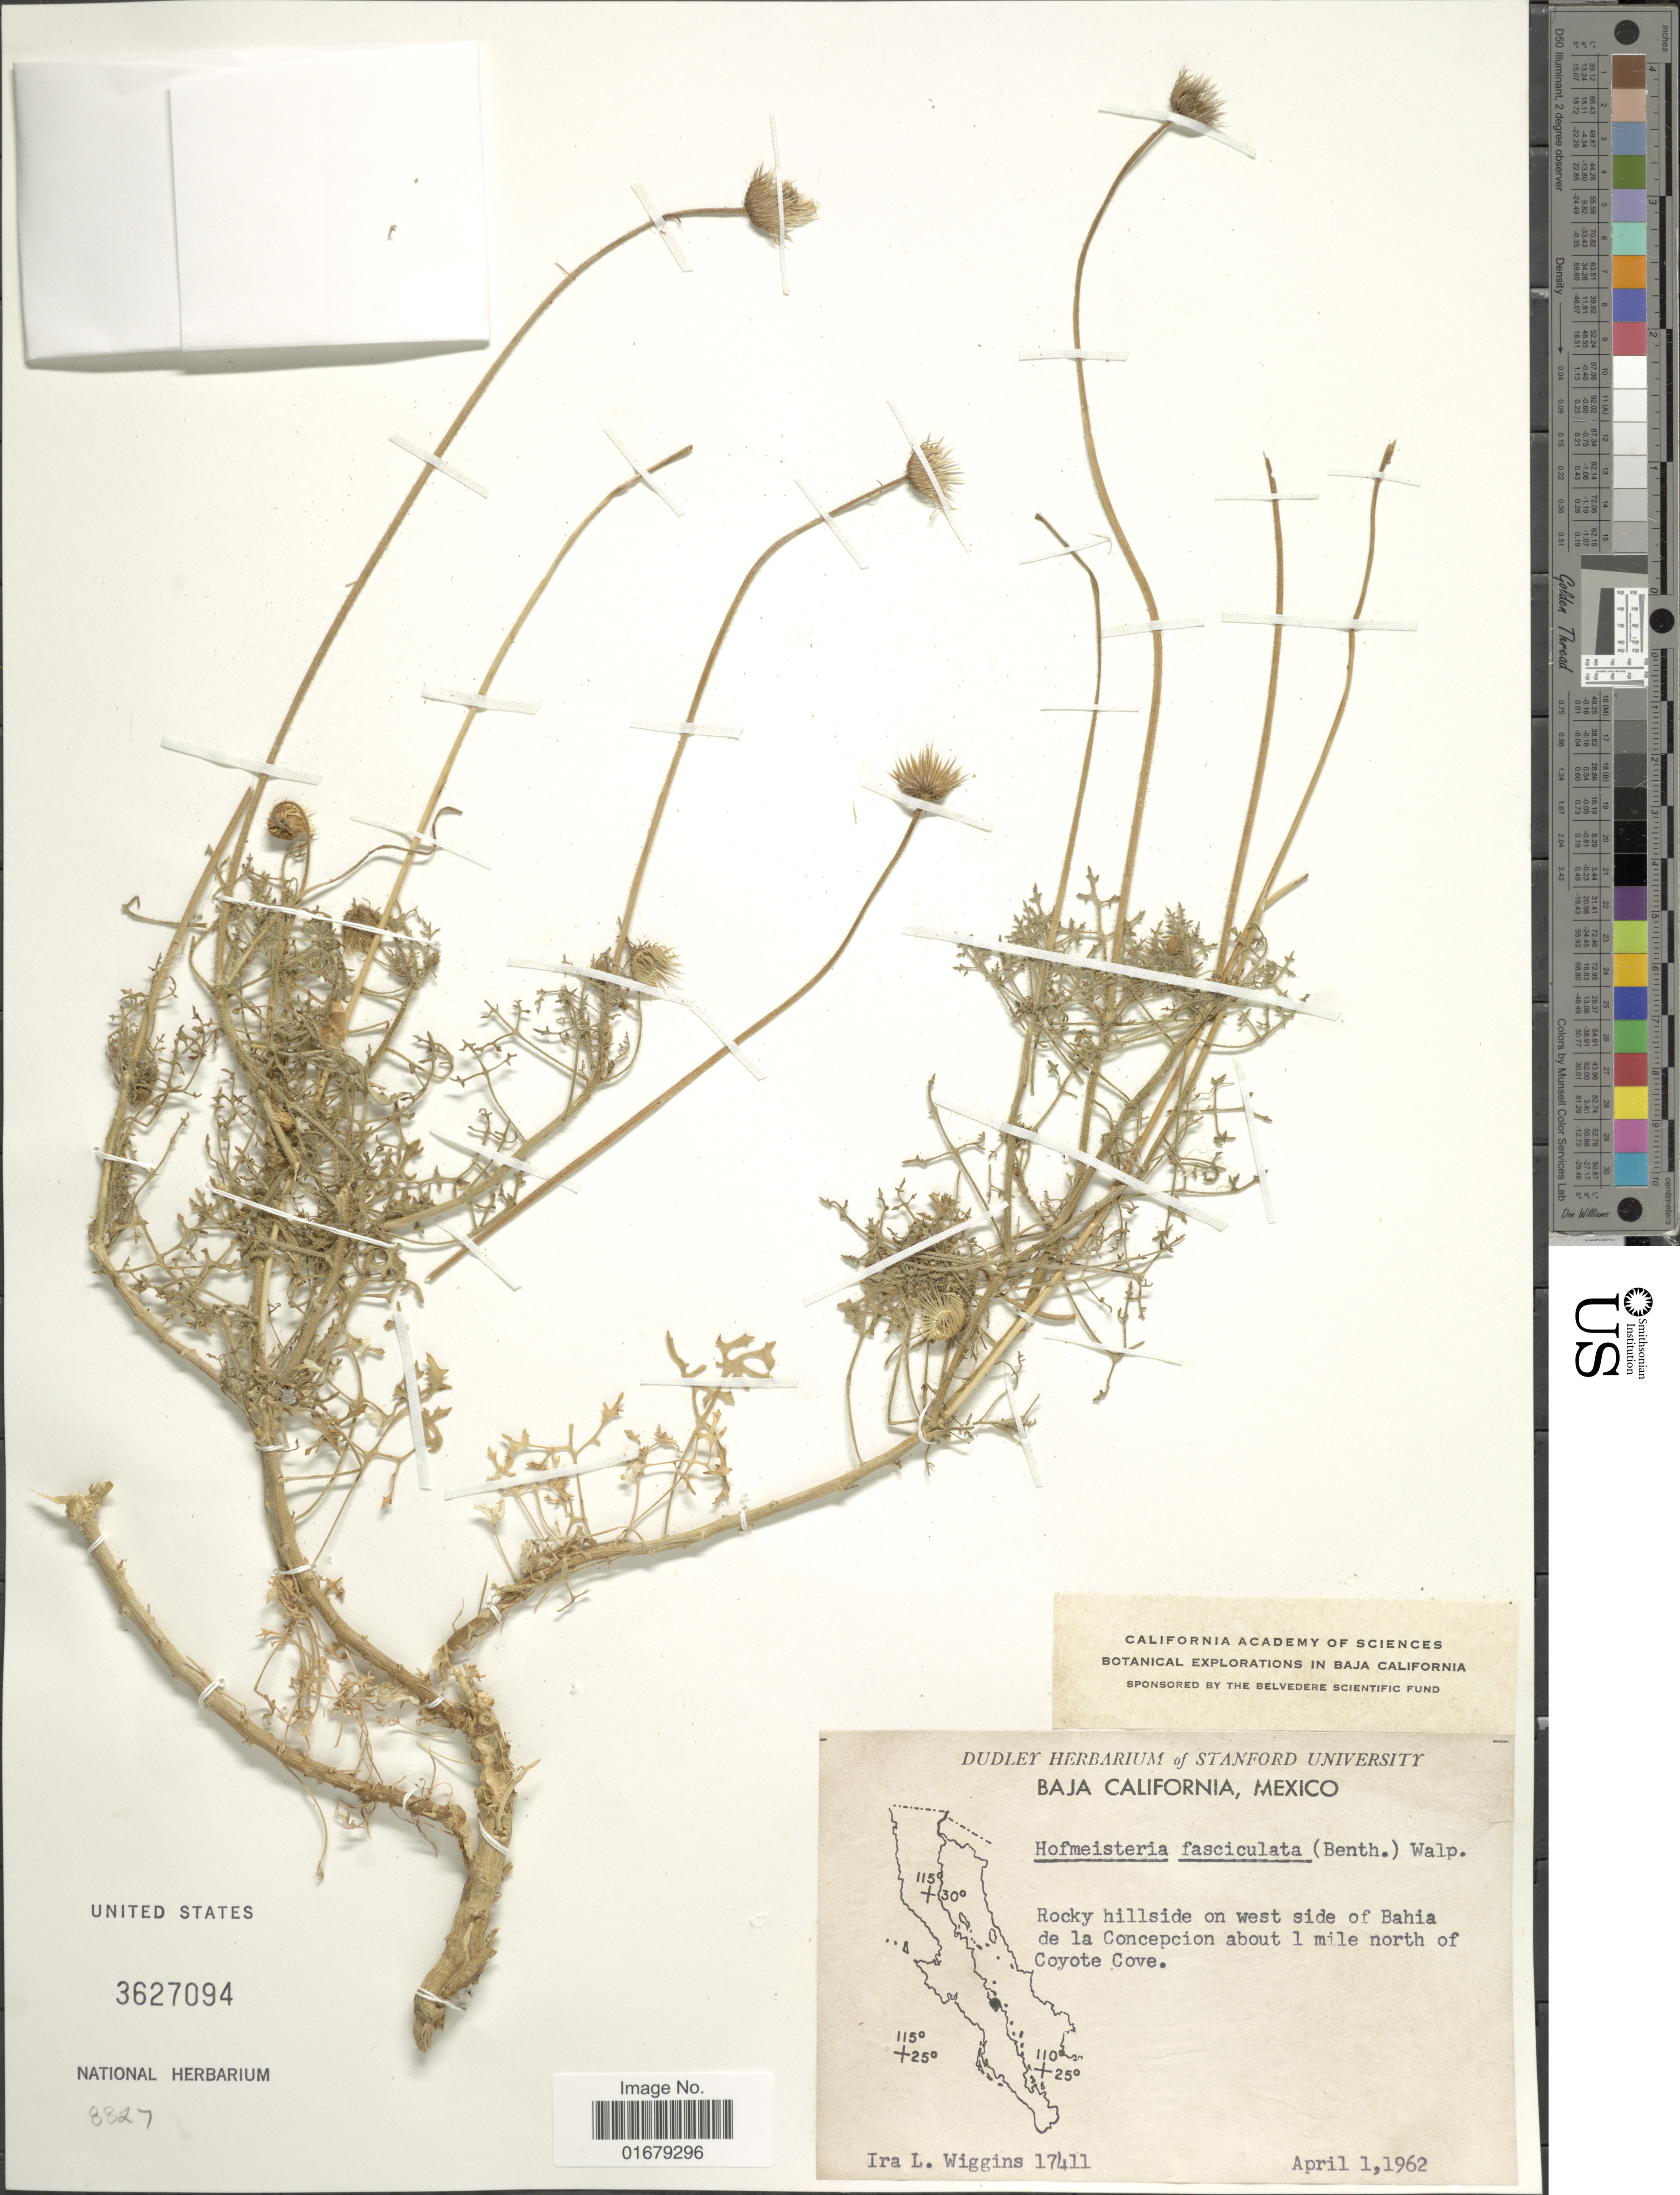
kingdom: Plantae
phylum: Tracheophyta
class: Magnoliopsida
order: Asterales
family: Asteraceae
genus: Hofmeisteria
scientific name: Hofmeisteria fasciculata var. pubescens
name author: (S. Watson) B.L. Rob.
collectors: I. L. Wiggins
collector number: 17411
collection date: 1962-04-01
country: Mexico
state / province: Baja California Sur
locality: Rocky hillside on west side of Bahia de la Concepcion about 1 mile north of Coyote Cove.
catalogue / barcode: US 3627094